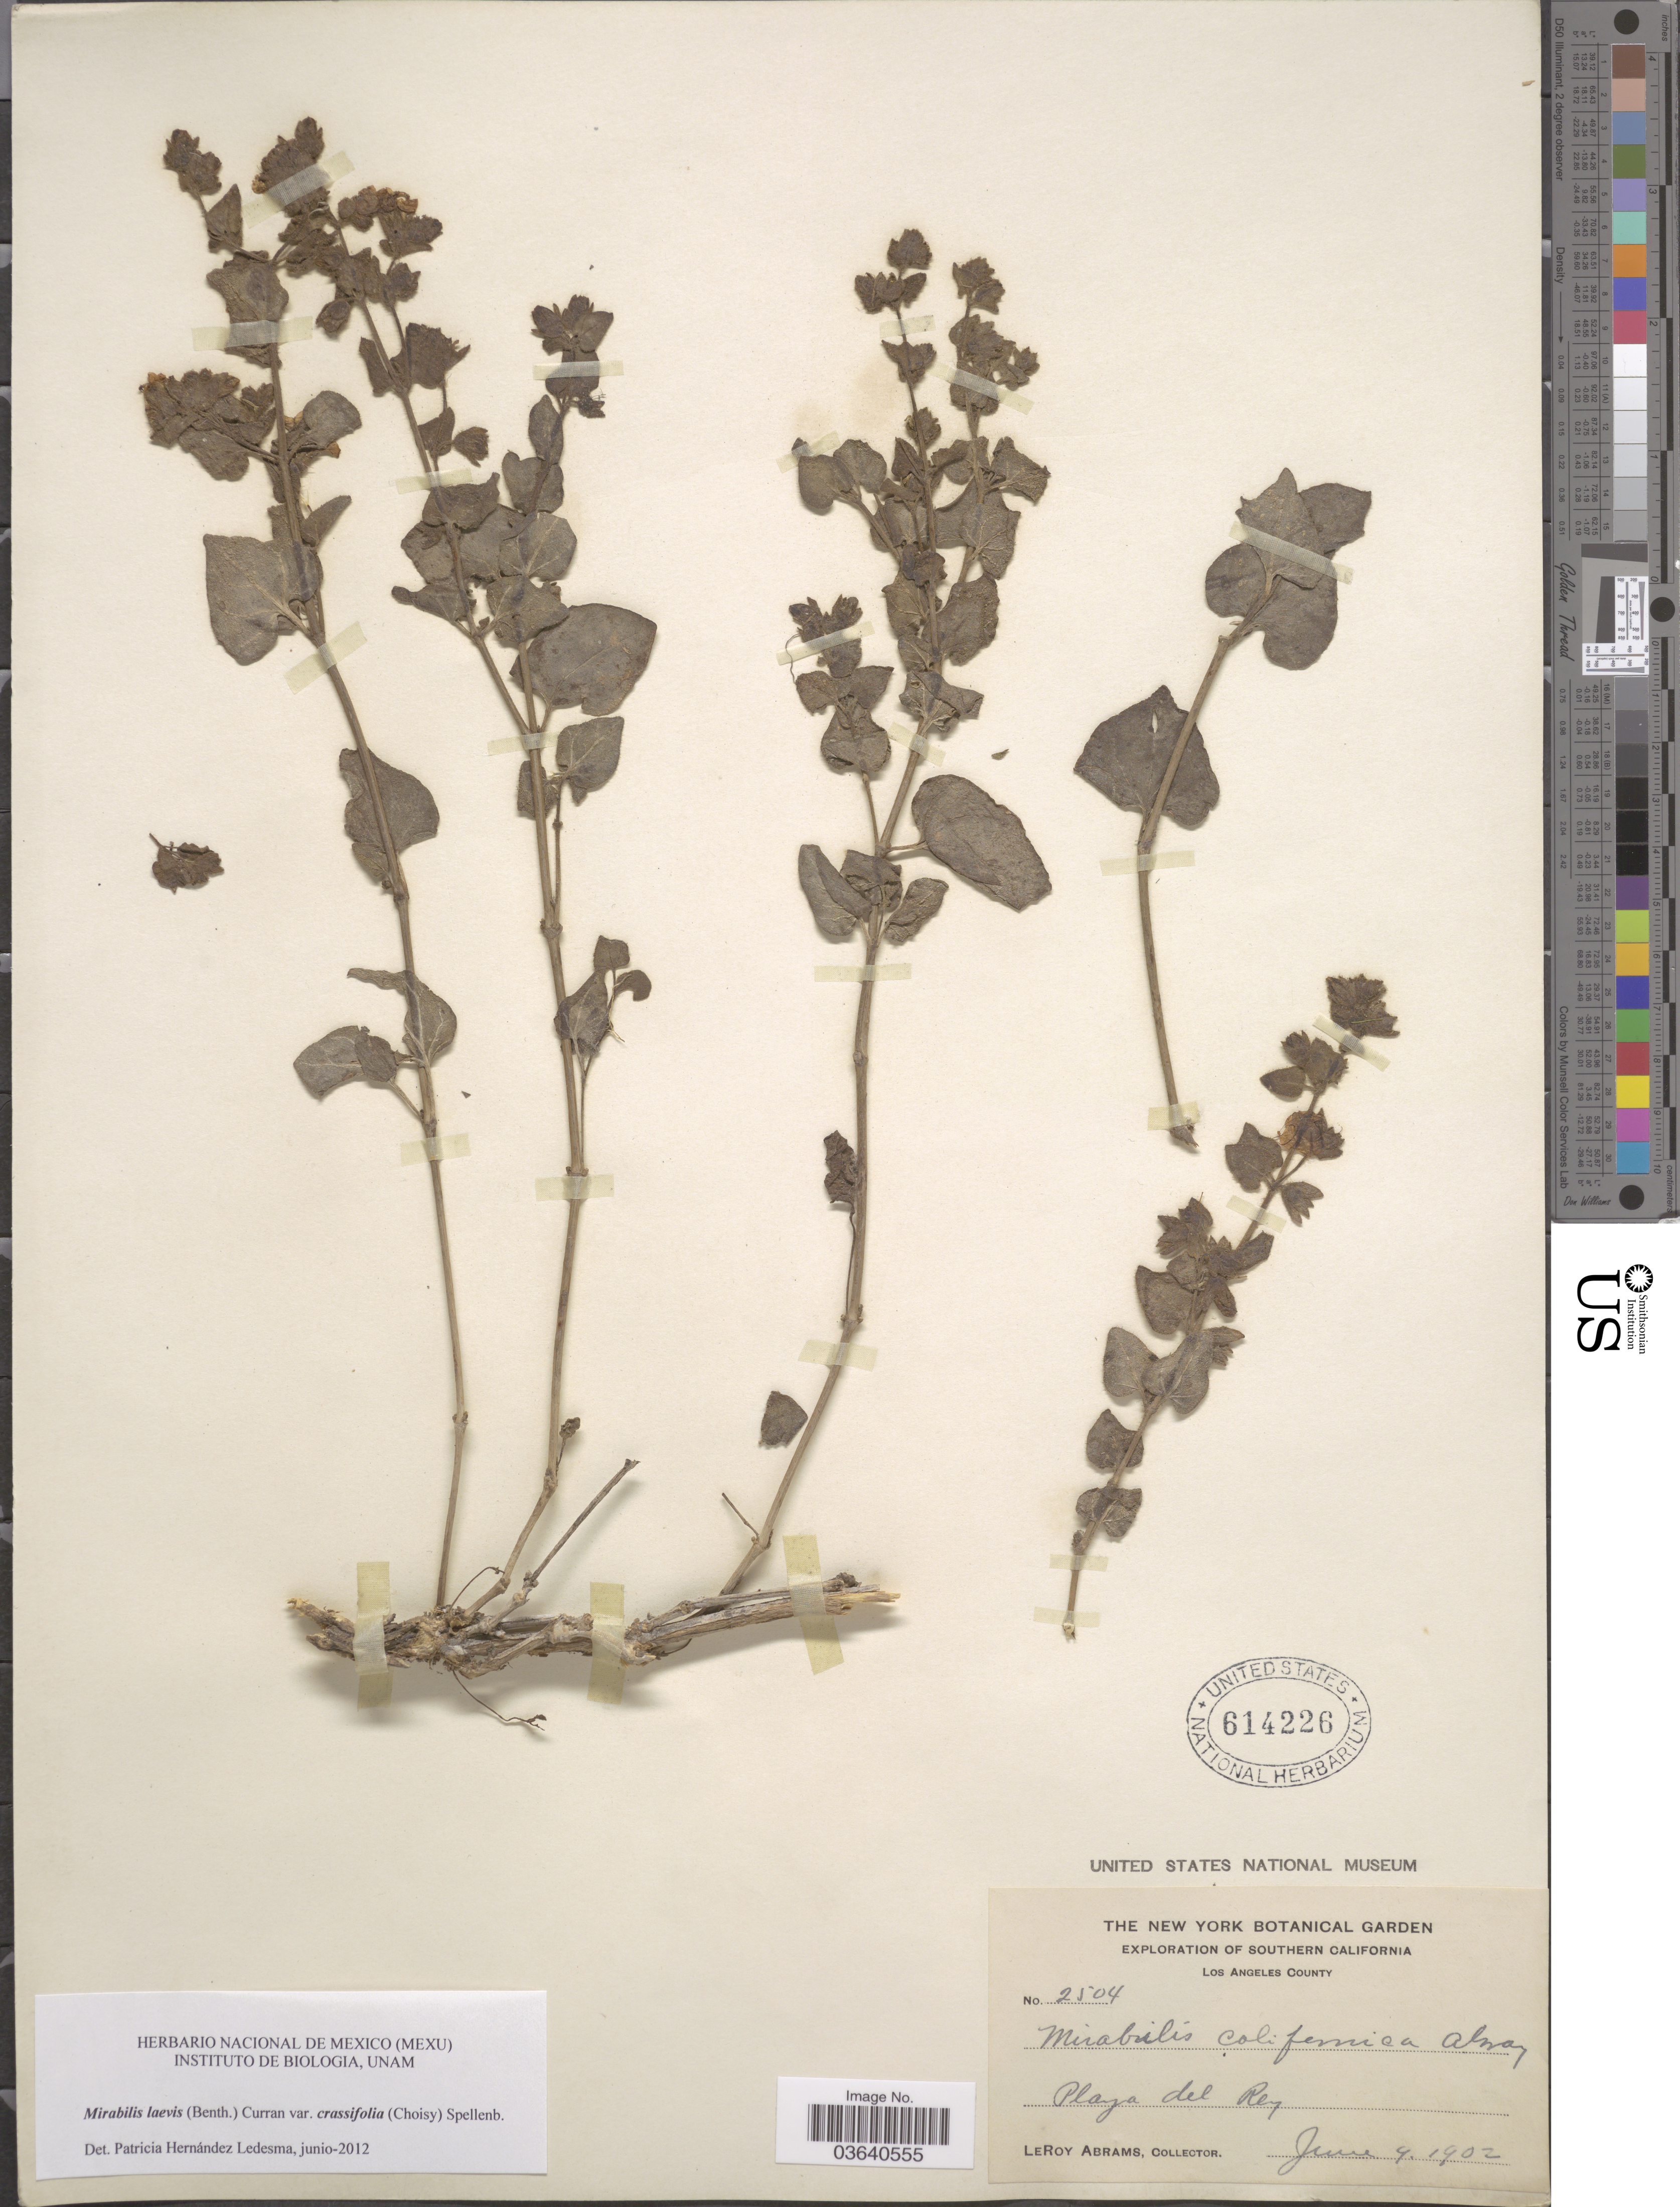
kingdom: Plantae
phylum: Tracheophyta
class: Magnoliopsida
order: Caryophyllales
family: Nyctaginaceae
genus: Mirabilis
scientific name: Mirabilis laevis var. crassifolia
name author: (Choisy) Spellenb.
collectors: L. Abrams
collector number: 2504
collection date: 1902-06-04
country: United States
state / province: California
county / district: Los Angeles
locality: Southern California. Los Angeles County. Playa del Rey.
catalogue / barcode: US 614226